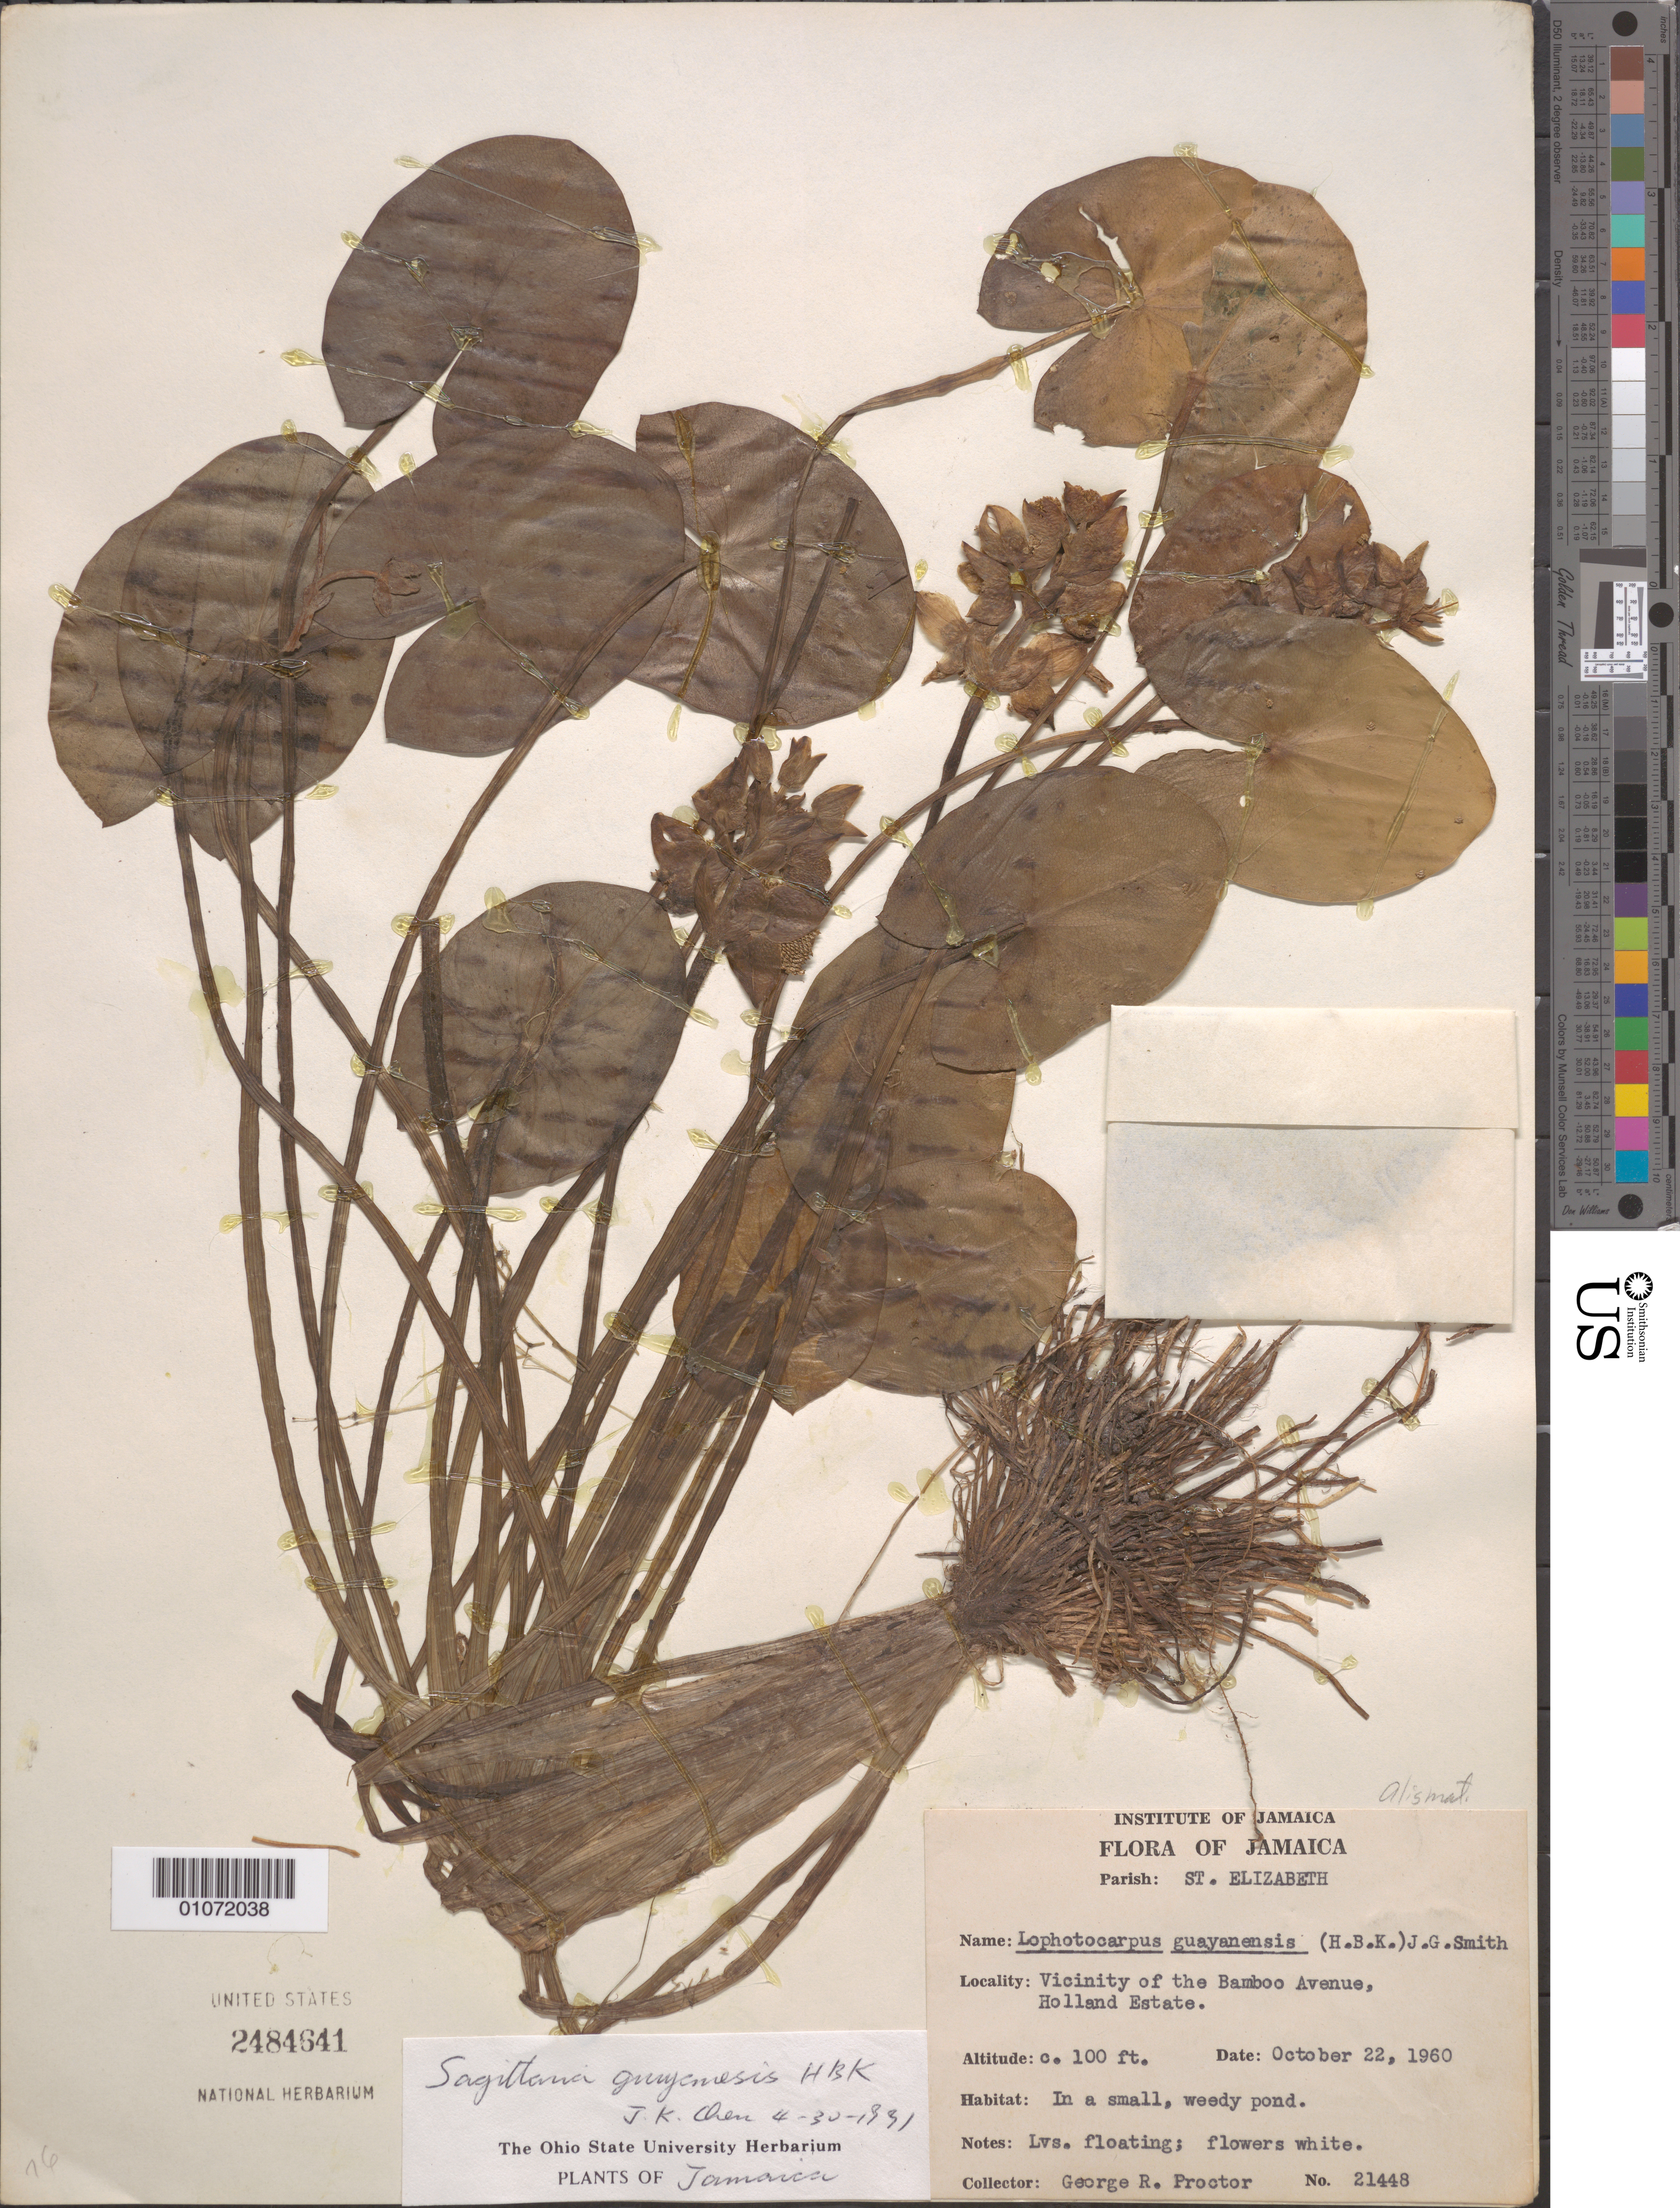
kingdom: Plantae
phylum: Tracheophyta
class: Liliopsida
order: Alismatales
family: Alismataceae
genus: Sagittaria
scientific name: Sagittaria guayanensis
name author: Kunth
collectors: G. R. Proctor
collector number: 21448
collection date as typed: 22 Oct 1960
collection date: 1960-10-22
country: Jamaica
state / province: Saint Elizabeth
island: Jamaica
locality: In a small weedy pond.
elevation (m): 30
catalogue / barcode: US 2484641